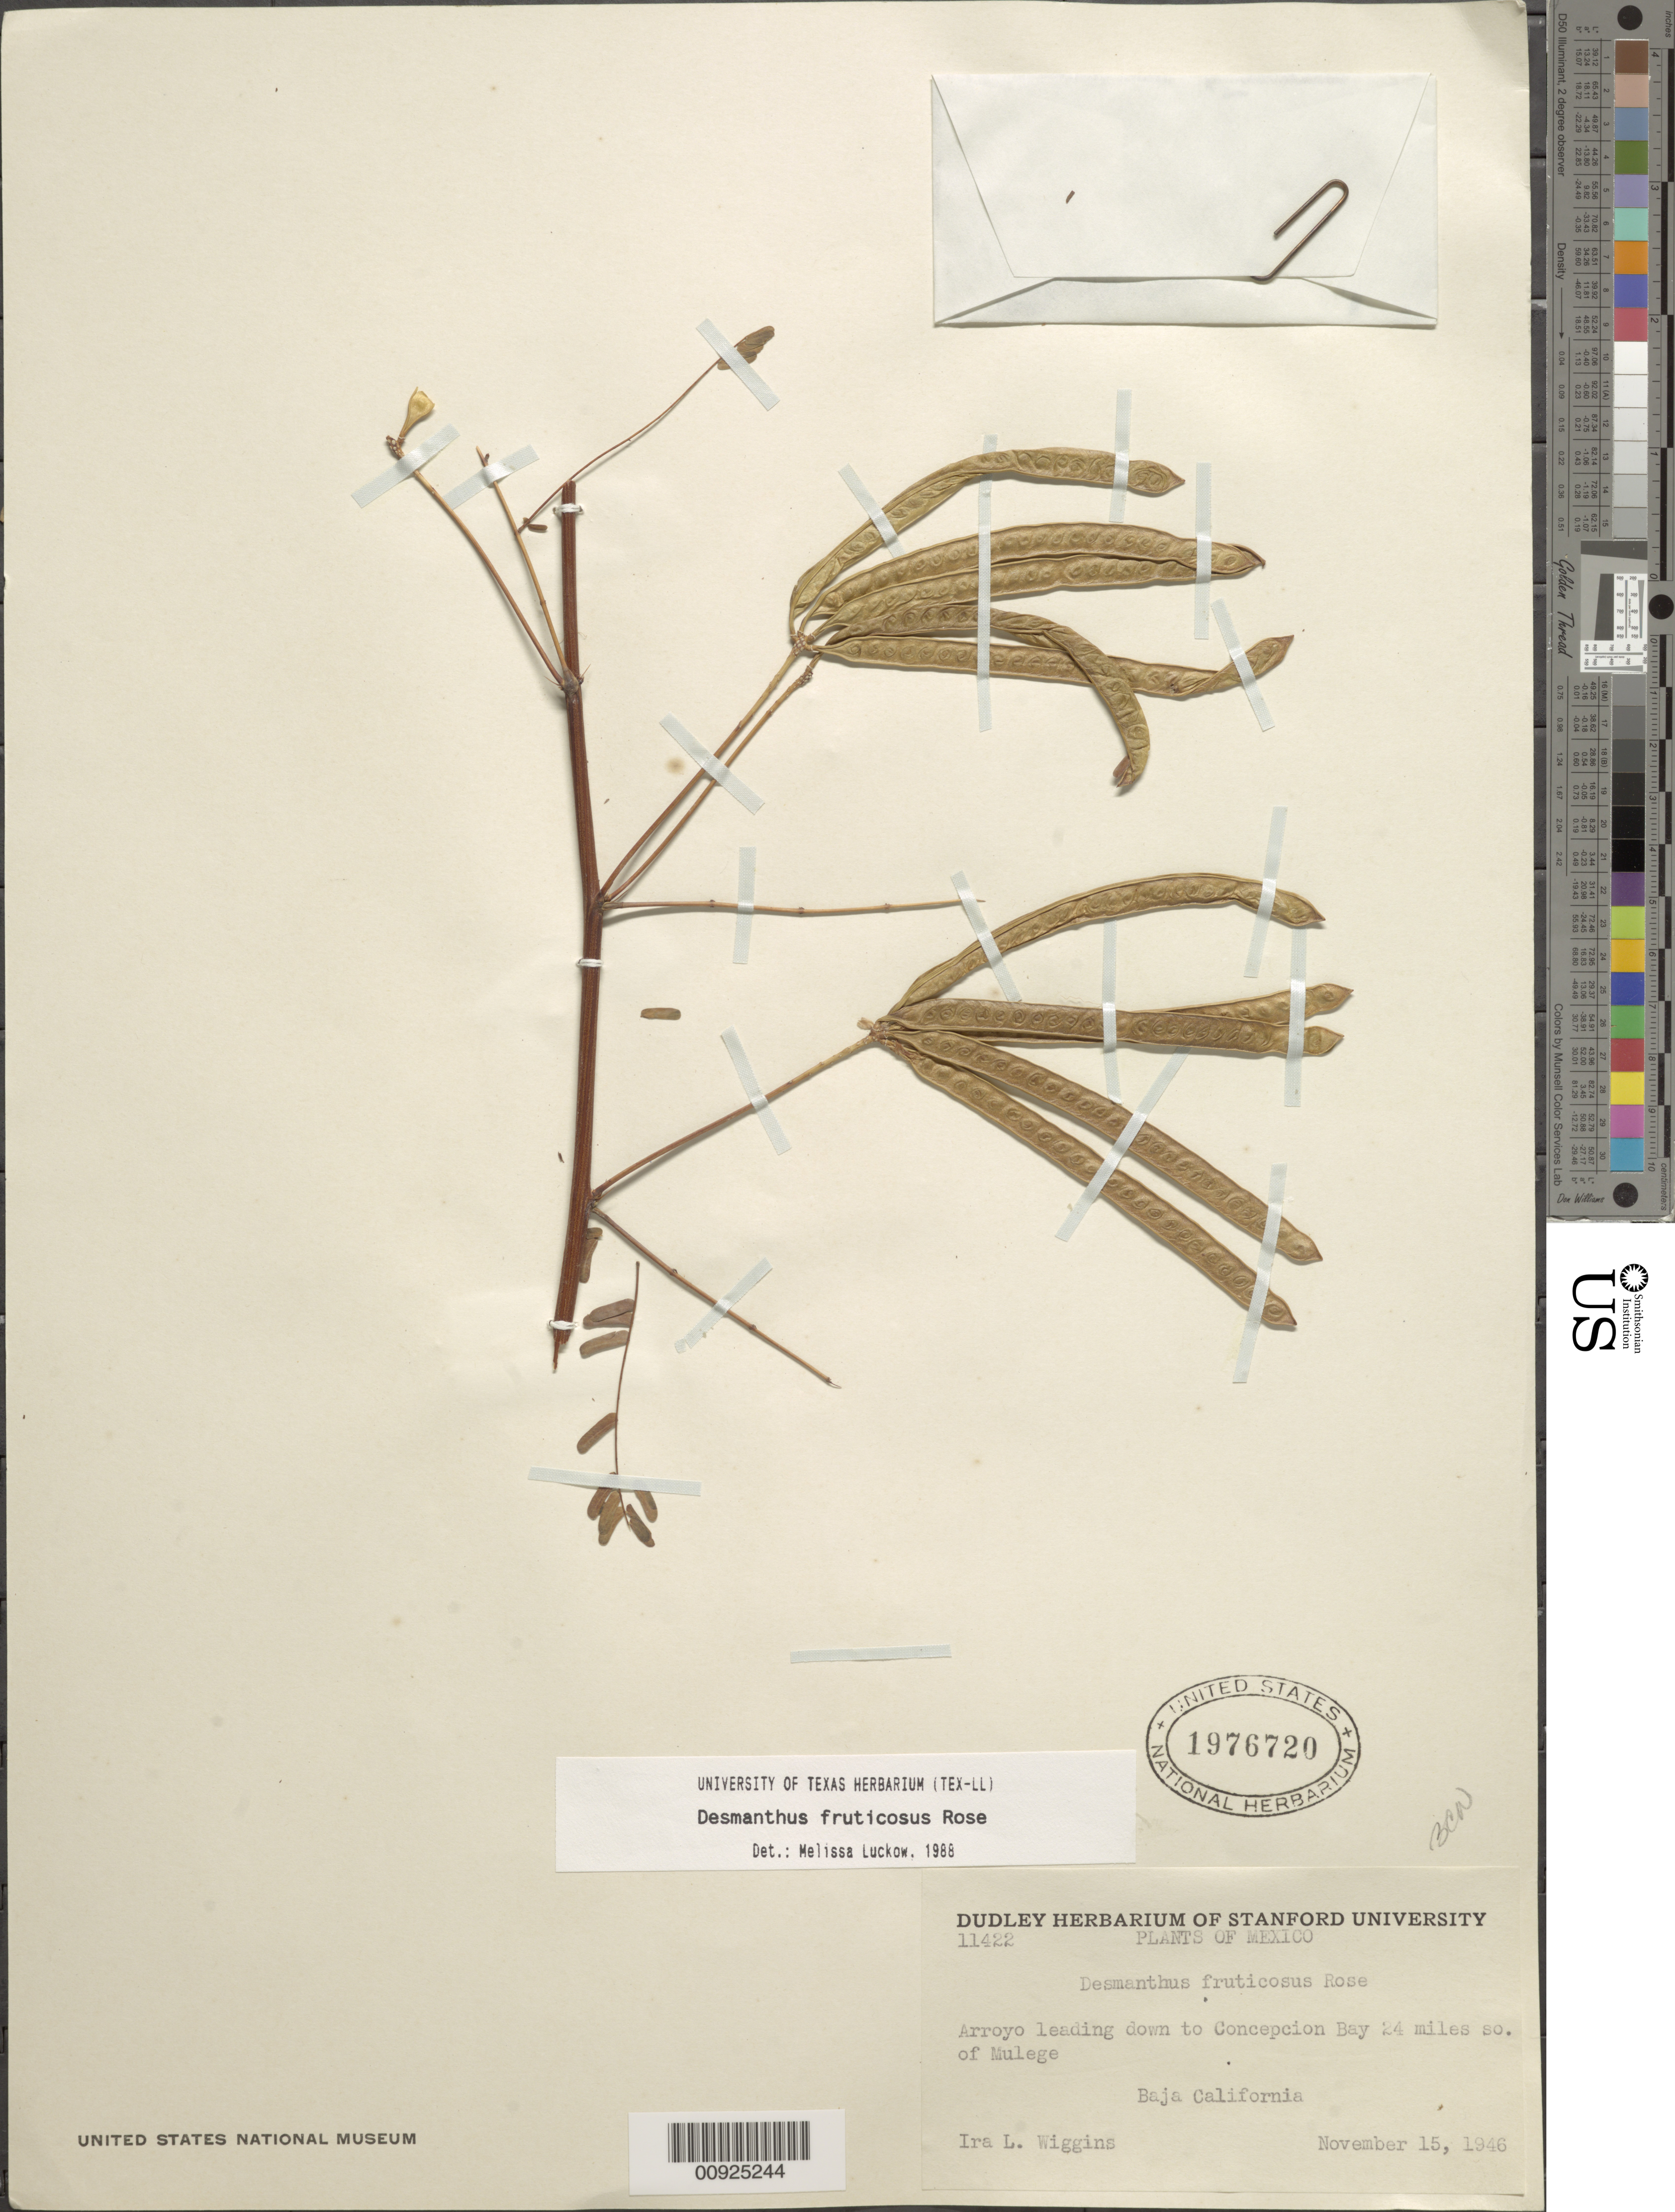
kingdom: Plantae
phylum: Tracheophyta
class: Magnoliopsida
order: Fabales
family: Fabaceae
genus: Desmanthus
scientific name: Desmanthus fruticosus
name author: Rose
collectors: I. L. Wiggins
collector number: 11422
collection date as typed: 15 Nov 1946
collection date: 1946-11-15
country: Mexico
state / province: Baja California Norte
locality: Arroyo leading down to Concepción Bay 24 miles so. of Mulege. Baja California.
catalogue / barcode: US 1976720